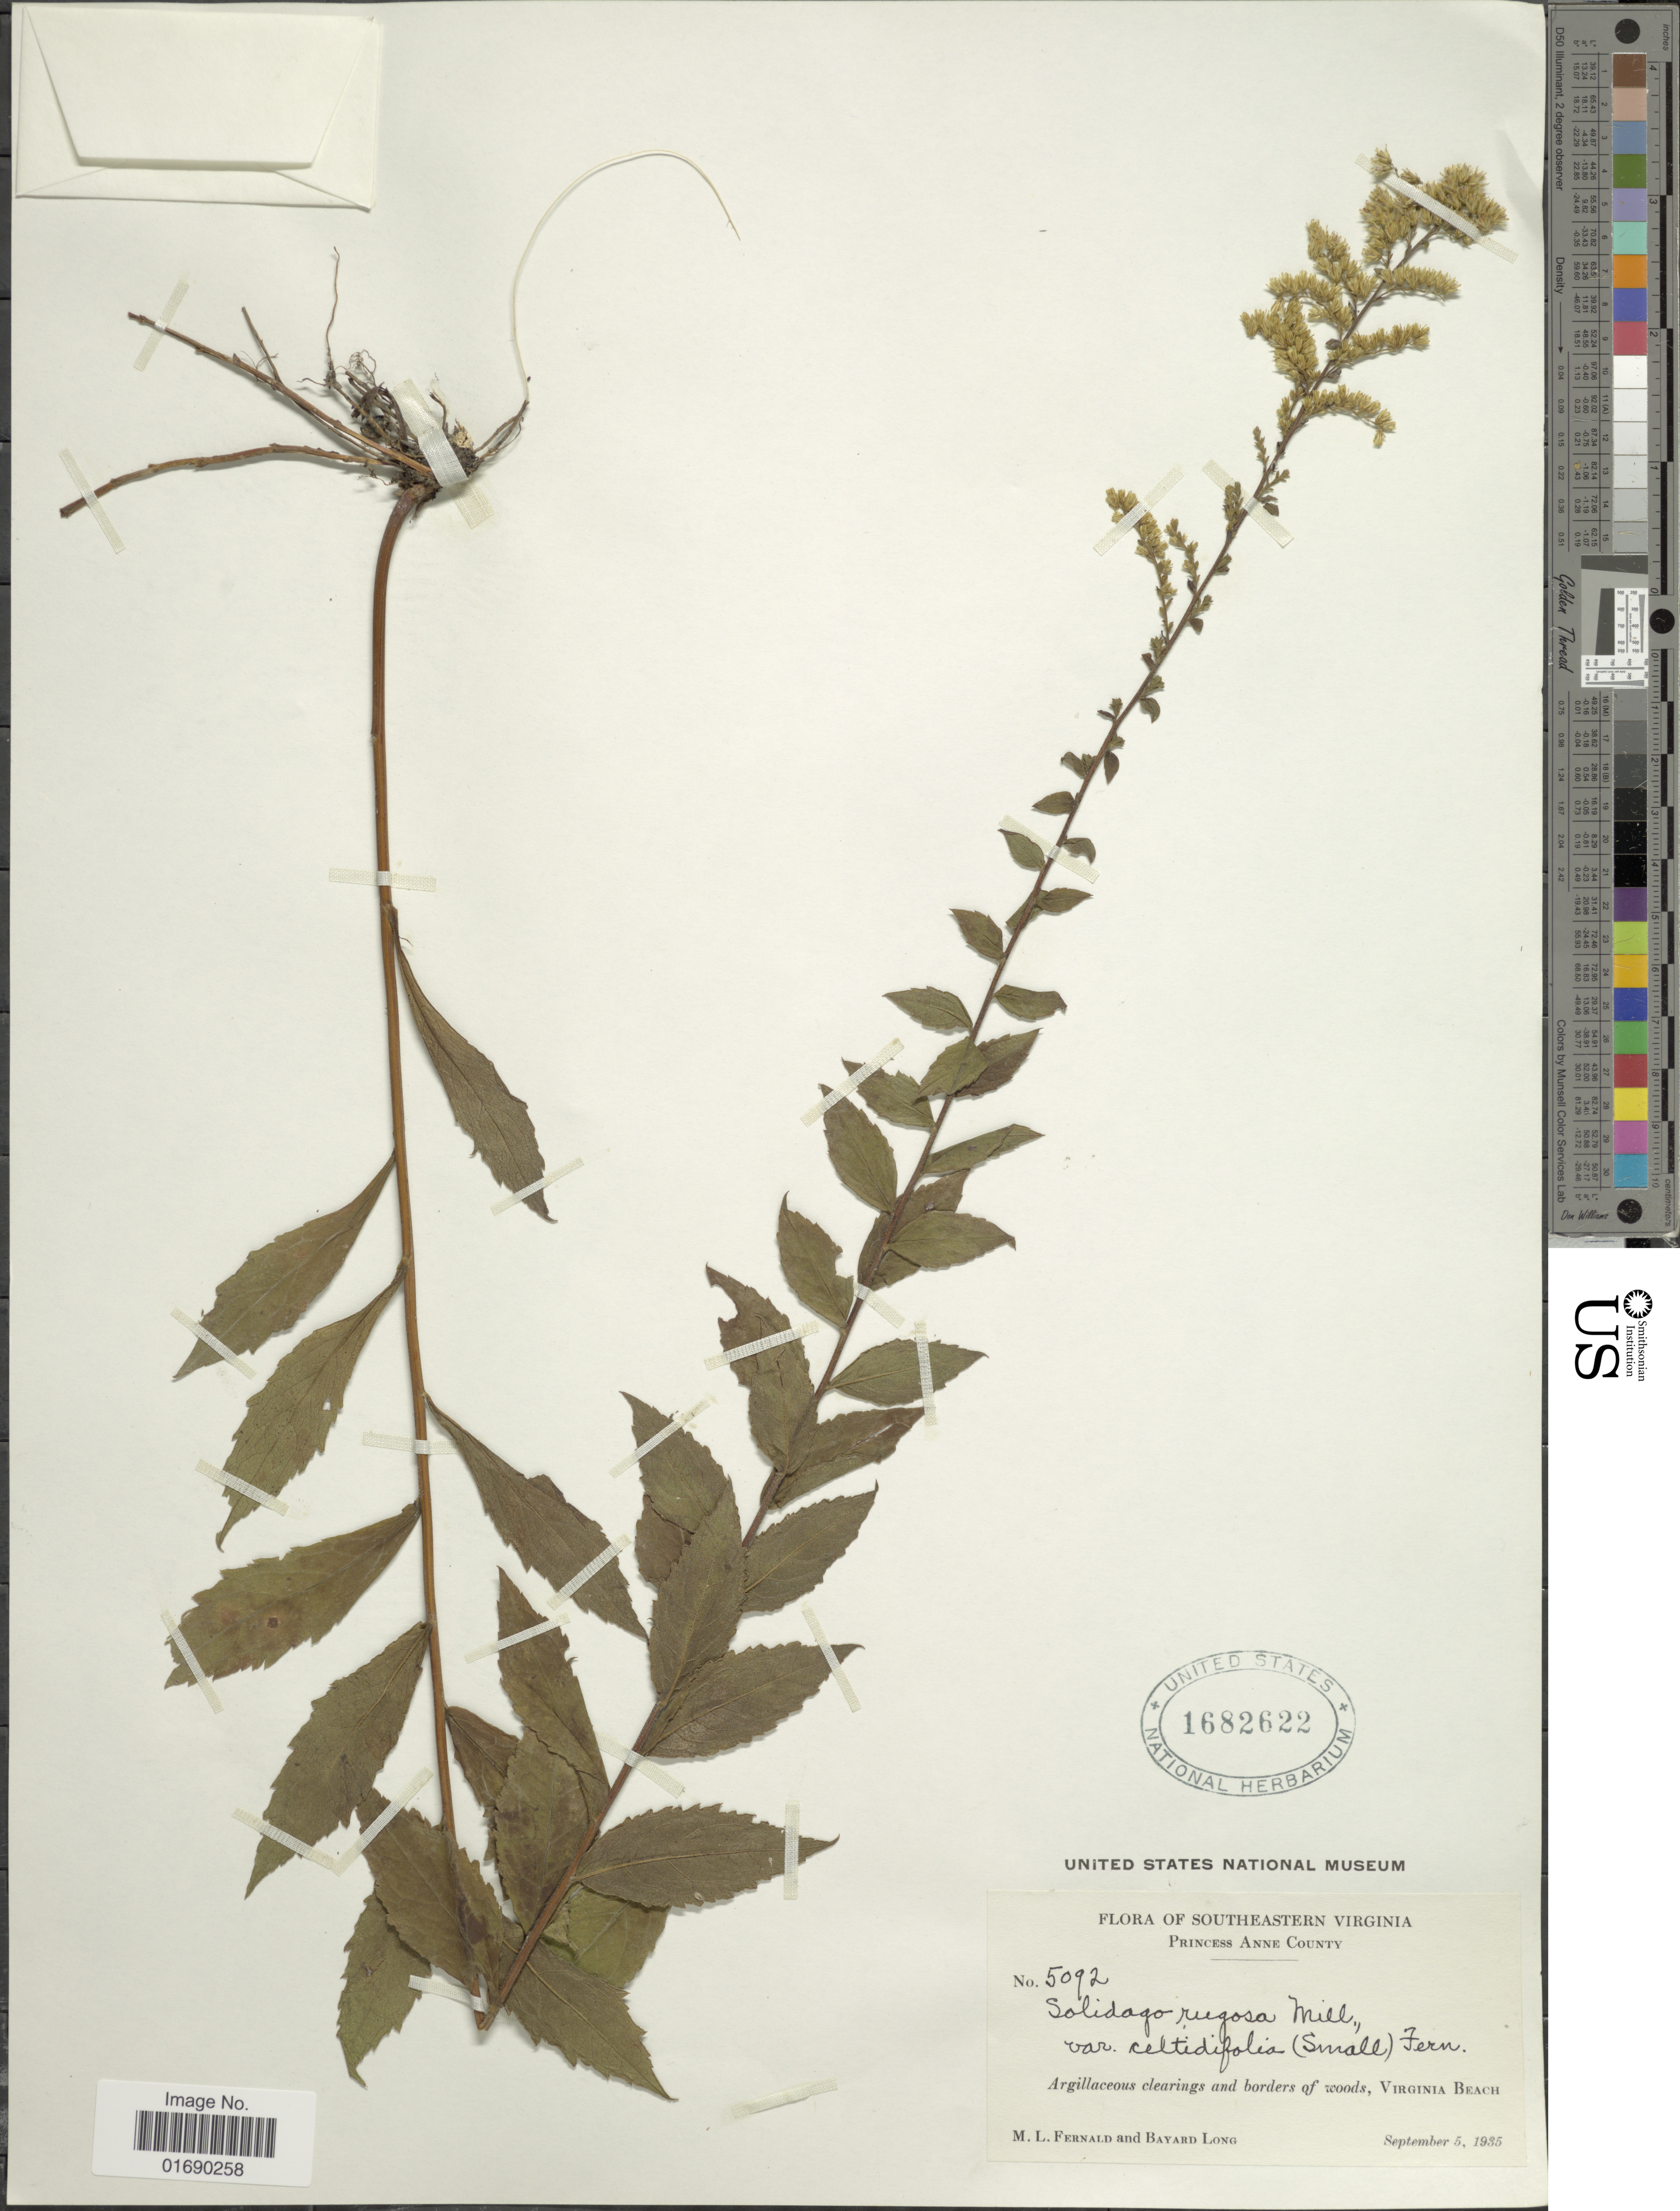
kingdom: Plantae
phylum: Tracheophyta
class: Magnoliopsida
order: Asterales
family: Asteraceae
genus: Solidago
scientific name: Solidago rugosa var. celtidifolia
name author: (Small) Fernald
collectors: M. L. Fernald & B. Long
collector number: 5092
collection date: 1935-09-05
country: United States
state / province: Virginia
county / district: City of Virginia Beach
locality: Southeastern Virginia, Princess Anne (=historic county name) County, Argillaceous clearings and borders of woods, Virginia Beach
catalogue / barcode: US 1682622